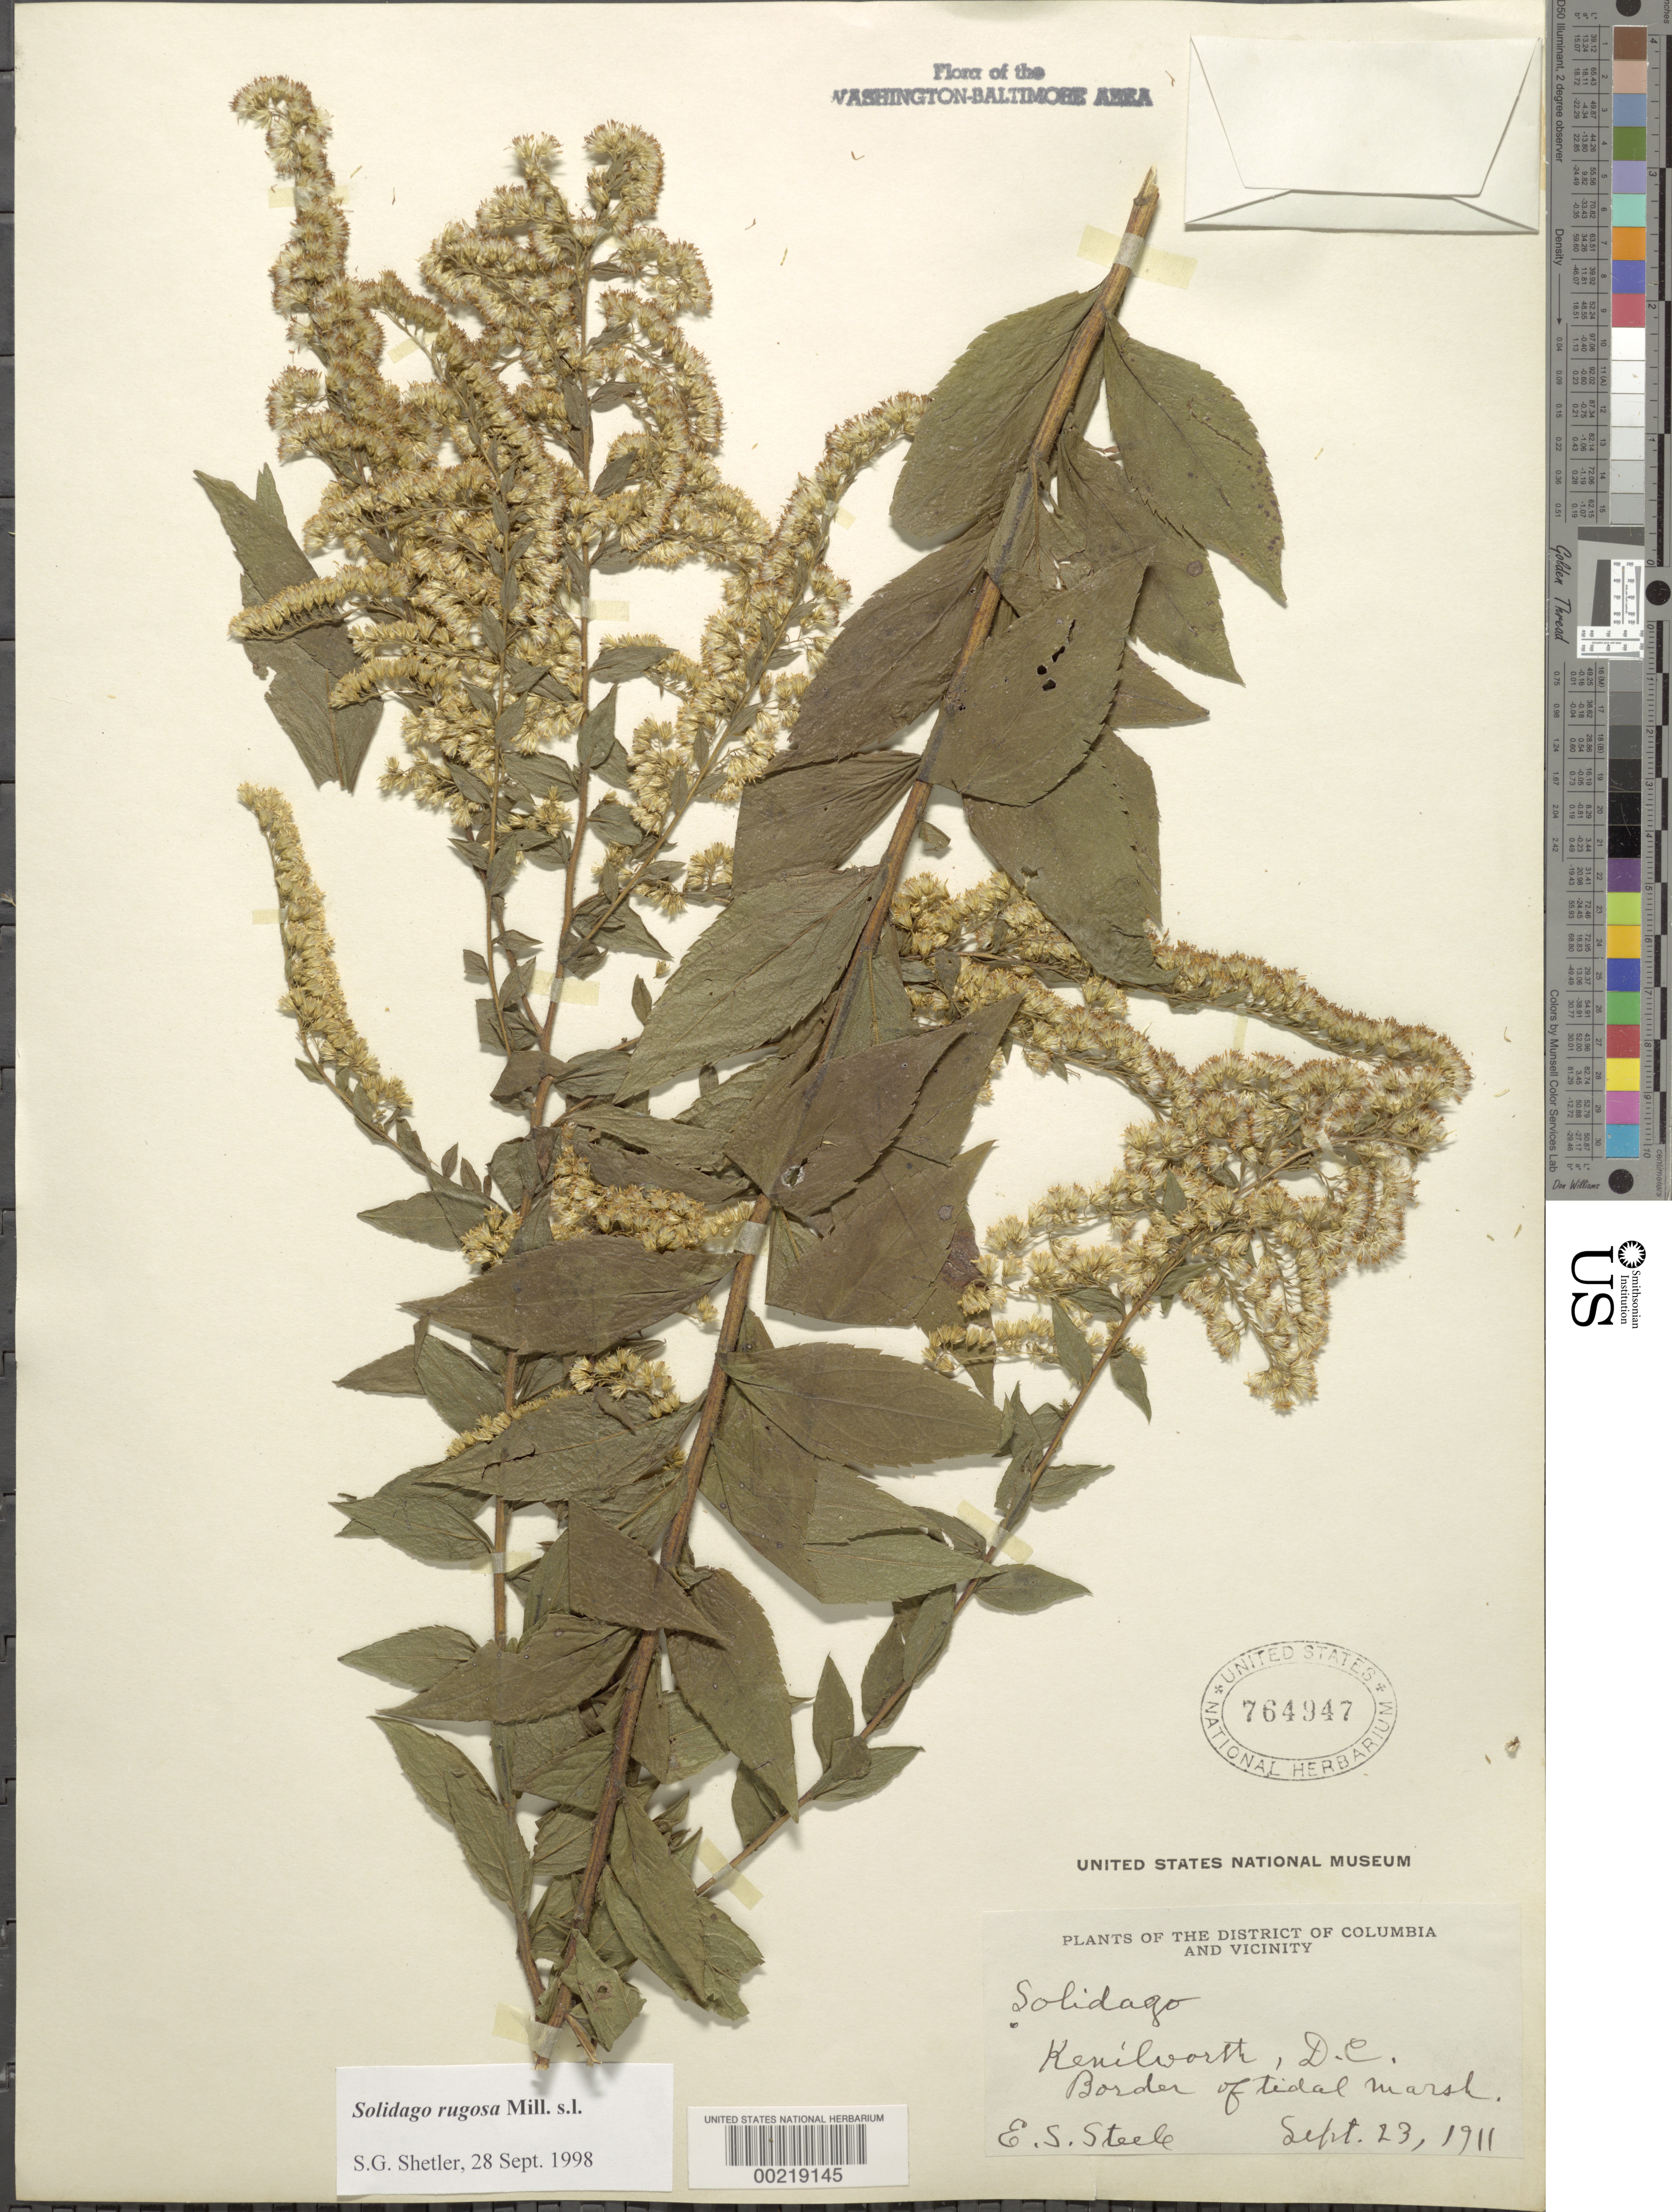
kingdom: Plantae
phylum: Tracheophyta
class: Magnoliopsida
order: Asterales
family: Asteraceae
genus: Solidago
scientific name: Solidago rugosa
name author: Mill.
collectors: E. Steele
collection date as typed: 23 Sep 1911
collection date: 1911-09-23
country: United States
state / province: District of Columbia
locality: Kenilworth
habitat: Border of tidal marsh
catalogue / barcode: US 764947